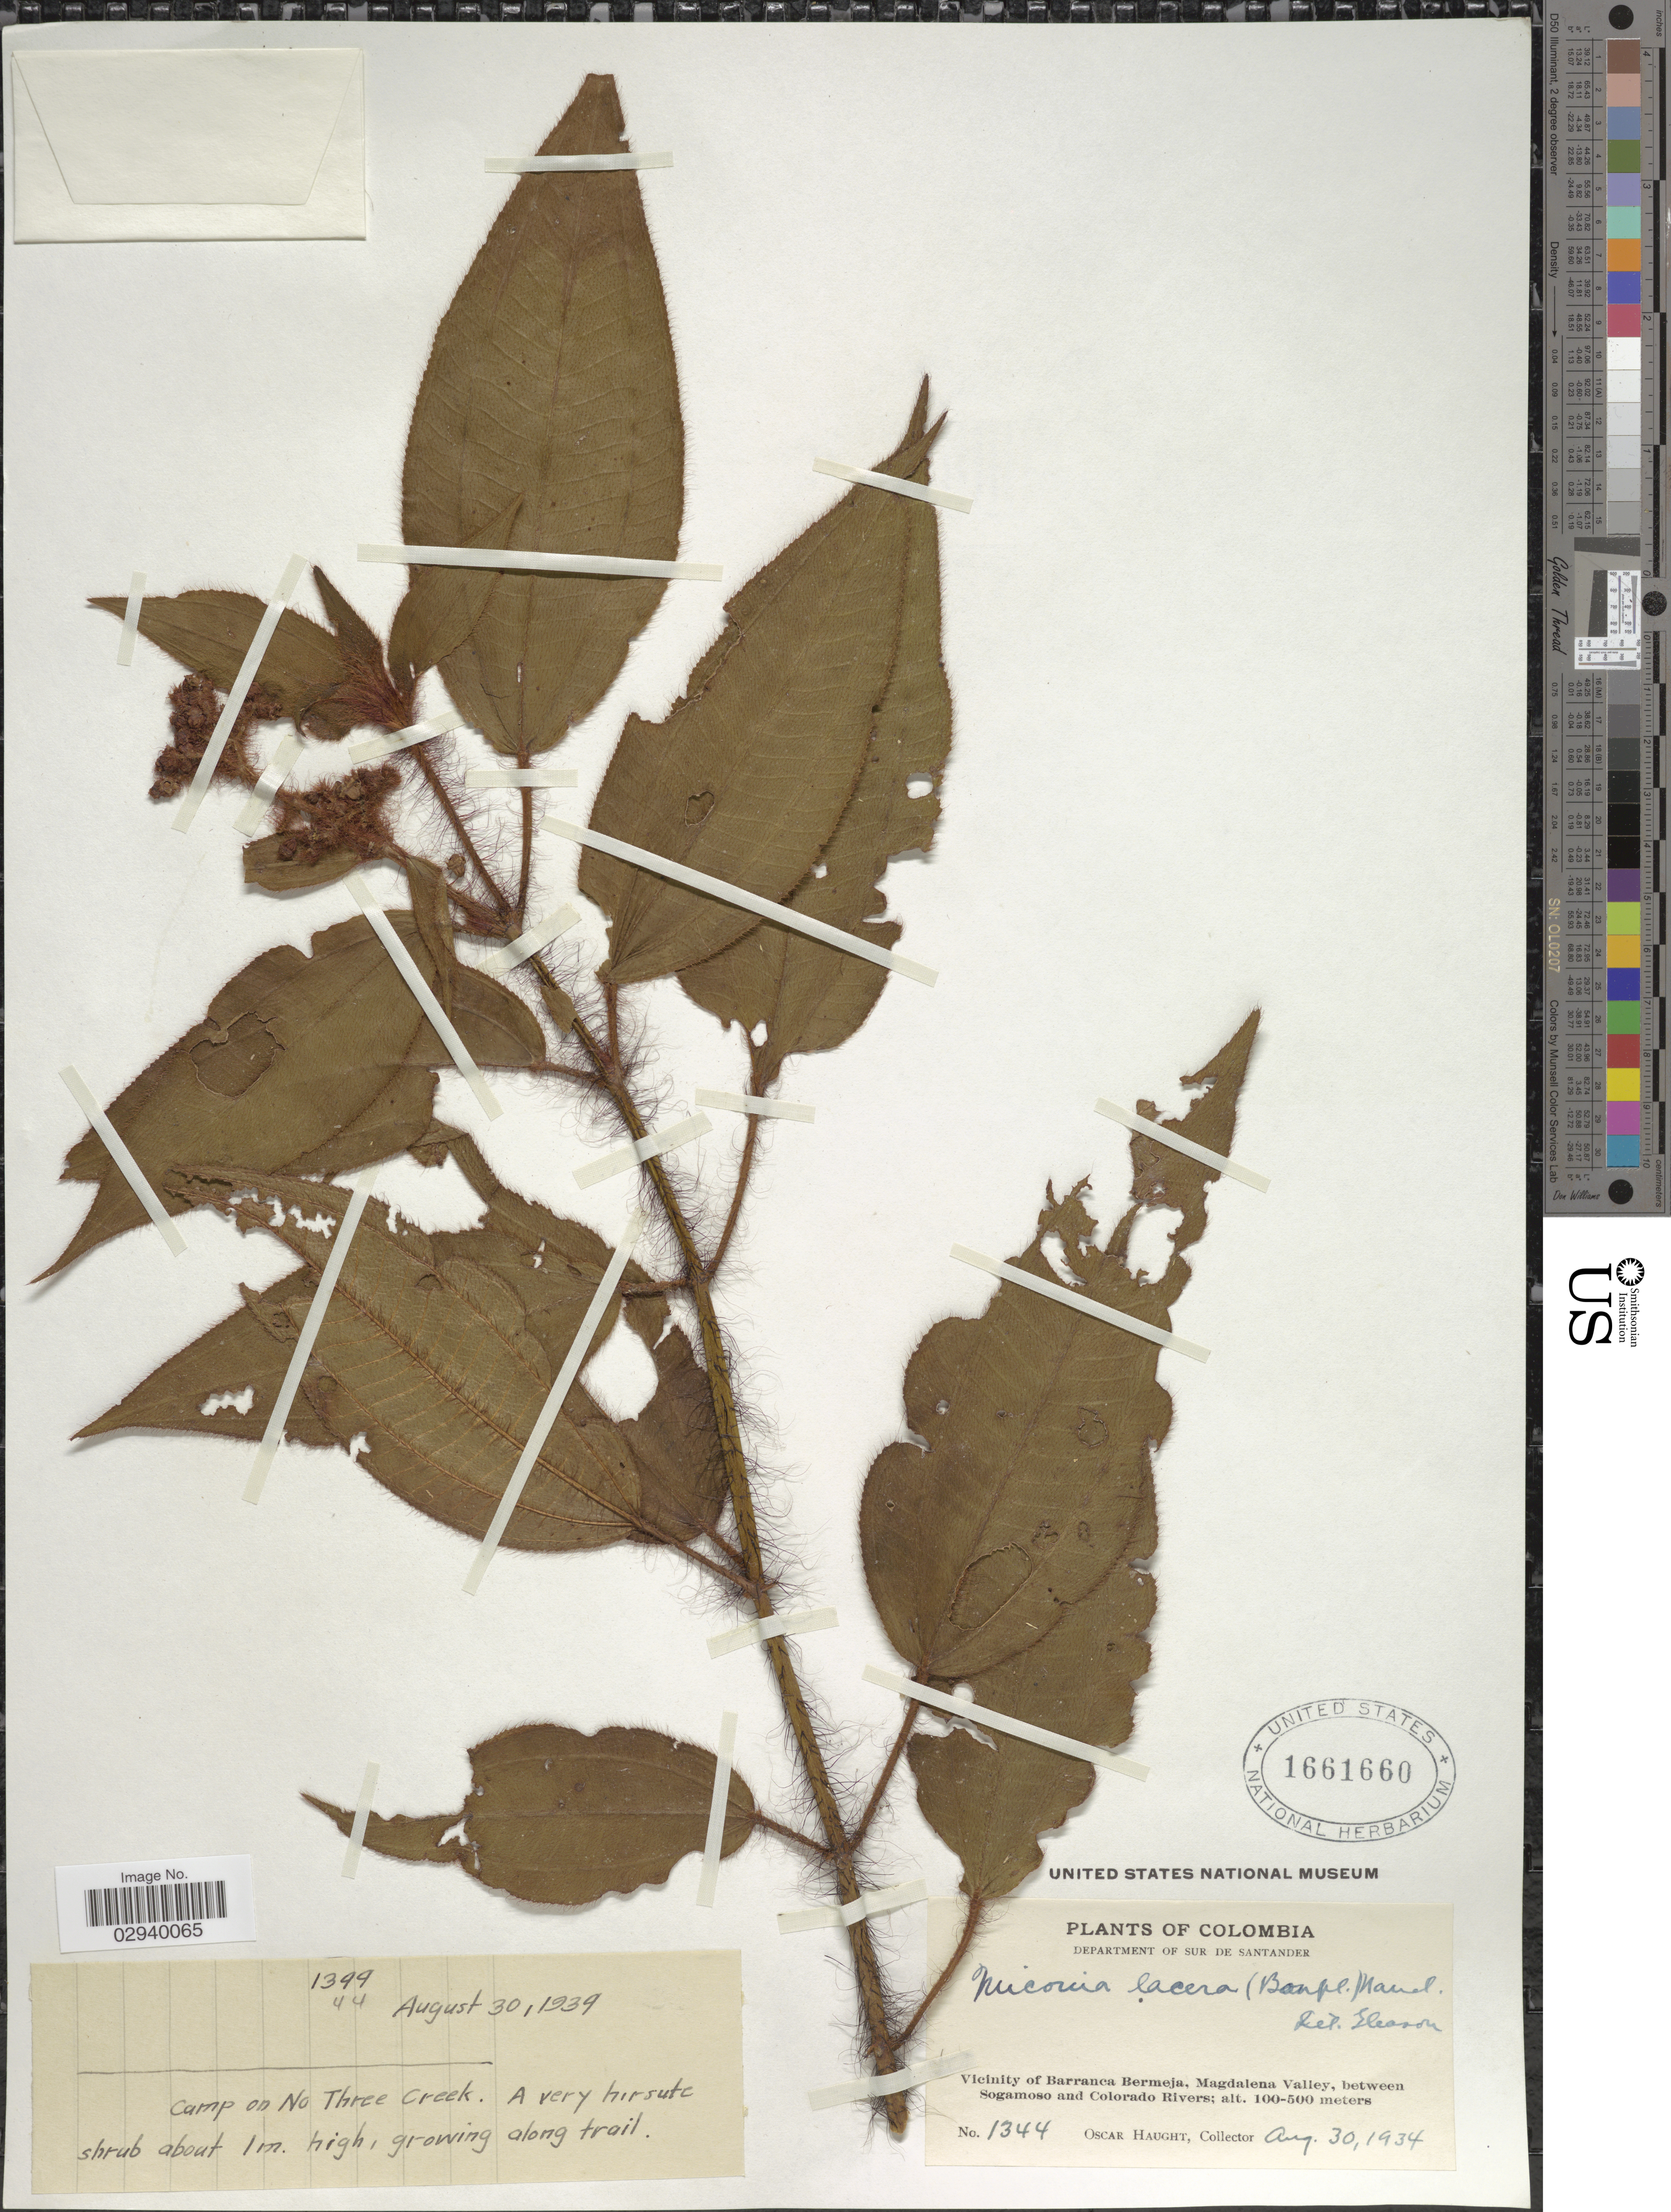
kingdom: Plantae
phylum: Tracheophyta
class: Magnoliopsida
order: Myrtales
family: Melastomataceae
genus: Miconia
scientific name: Miconia lacera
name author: (Bonpl.) Naudin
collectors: O. L. Haught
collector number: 1344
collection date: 1939-08-30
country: Colombia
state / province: Santander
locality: Department of Sur de Santander. Camp on no Three Creek. Vicinity of Barranca Bermeja, Magdalena Valley, between Sogamoso and Colorado Rivers.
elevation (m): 100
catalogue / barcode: US 1661660